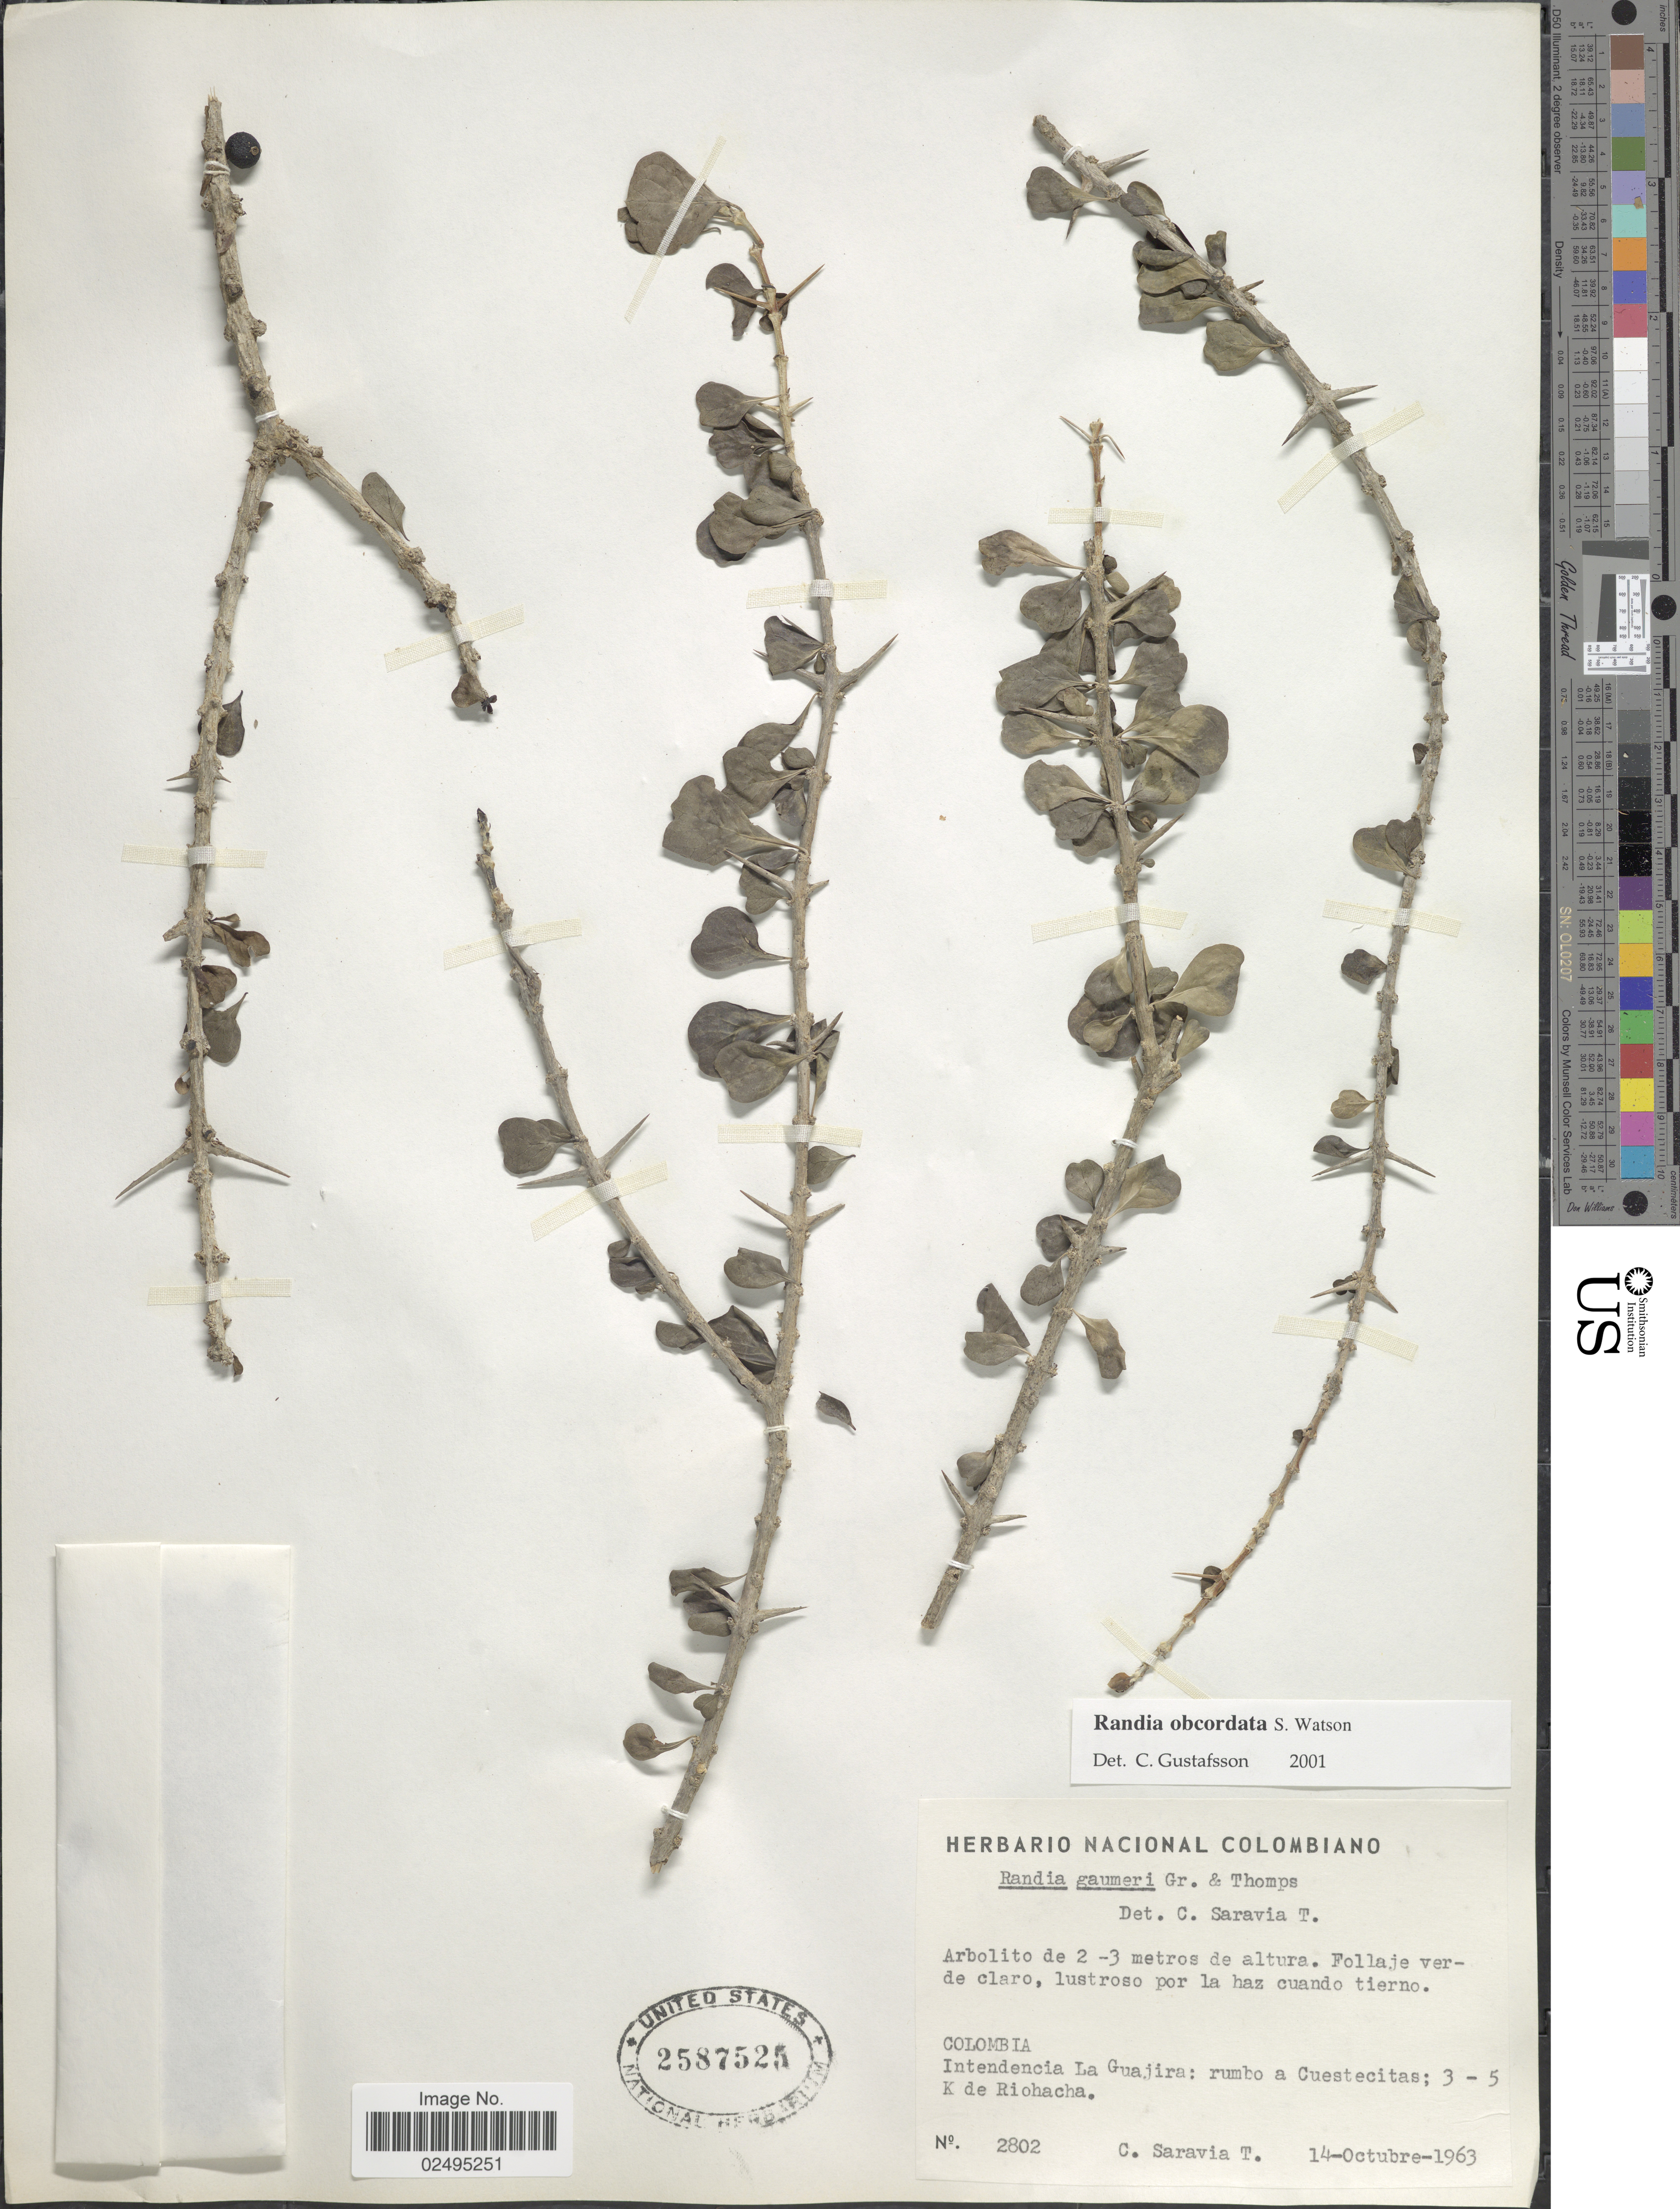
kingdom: Plantae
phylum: Tracheophyta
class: Magnoliopsida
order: Gentianales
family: Rubiaceae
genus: Randia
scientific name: Randia obcordata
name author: S. Watson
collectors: C. Saravia T.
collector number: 2802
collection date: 1963-10-14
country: Colombia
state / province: La Guajira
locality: Intendencia La Guajira: rumbo a Cuestecitas, K de Riochacha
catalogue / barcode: US 2587525